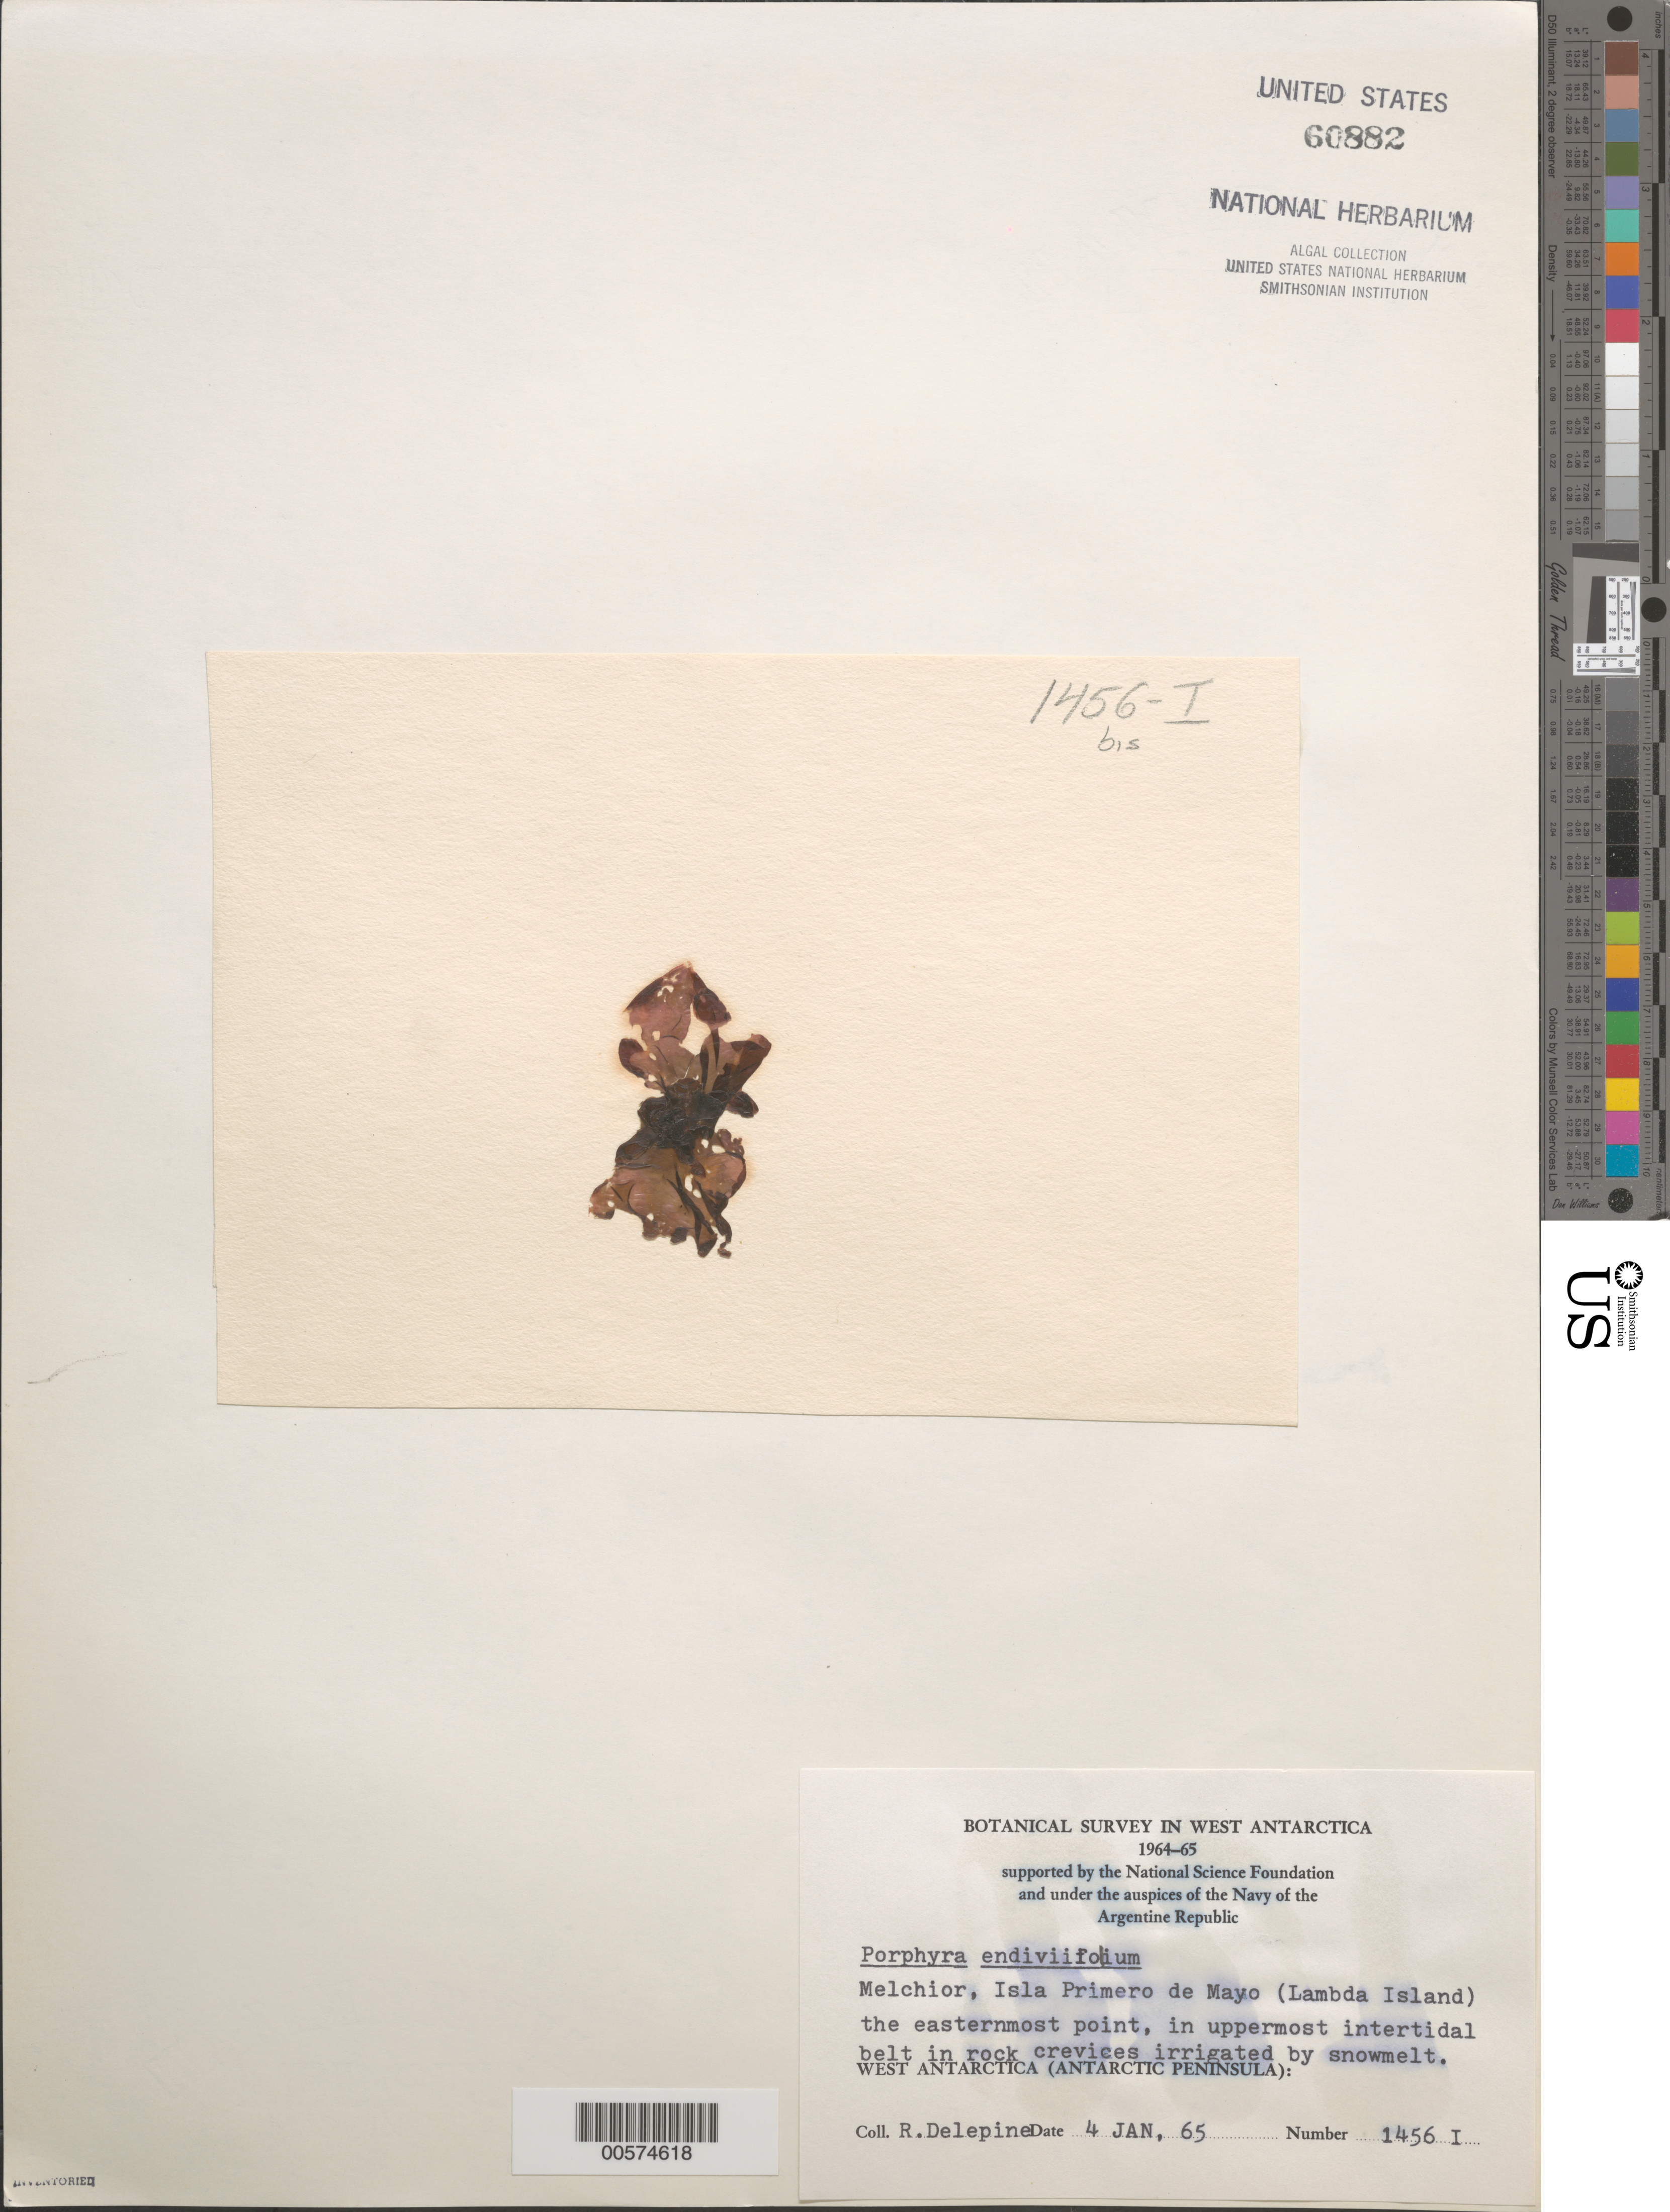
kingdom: Plantae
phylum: Rhodophyta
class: Bangiophyceae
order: Bangiales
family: Bangiaceae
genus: Pyropia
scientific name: Pyropia endiviifolia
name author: (A. Gepp & E. Gepp) H. G. Choi & M.S. Hwang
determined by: Algae name updating Project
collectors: R. Delépine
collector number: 1456i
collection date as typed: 04 Jan 1965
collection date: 1965-01-04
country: Antarctica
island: Lambda Island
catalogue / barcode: US 60882